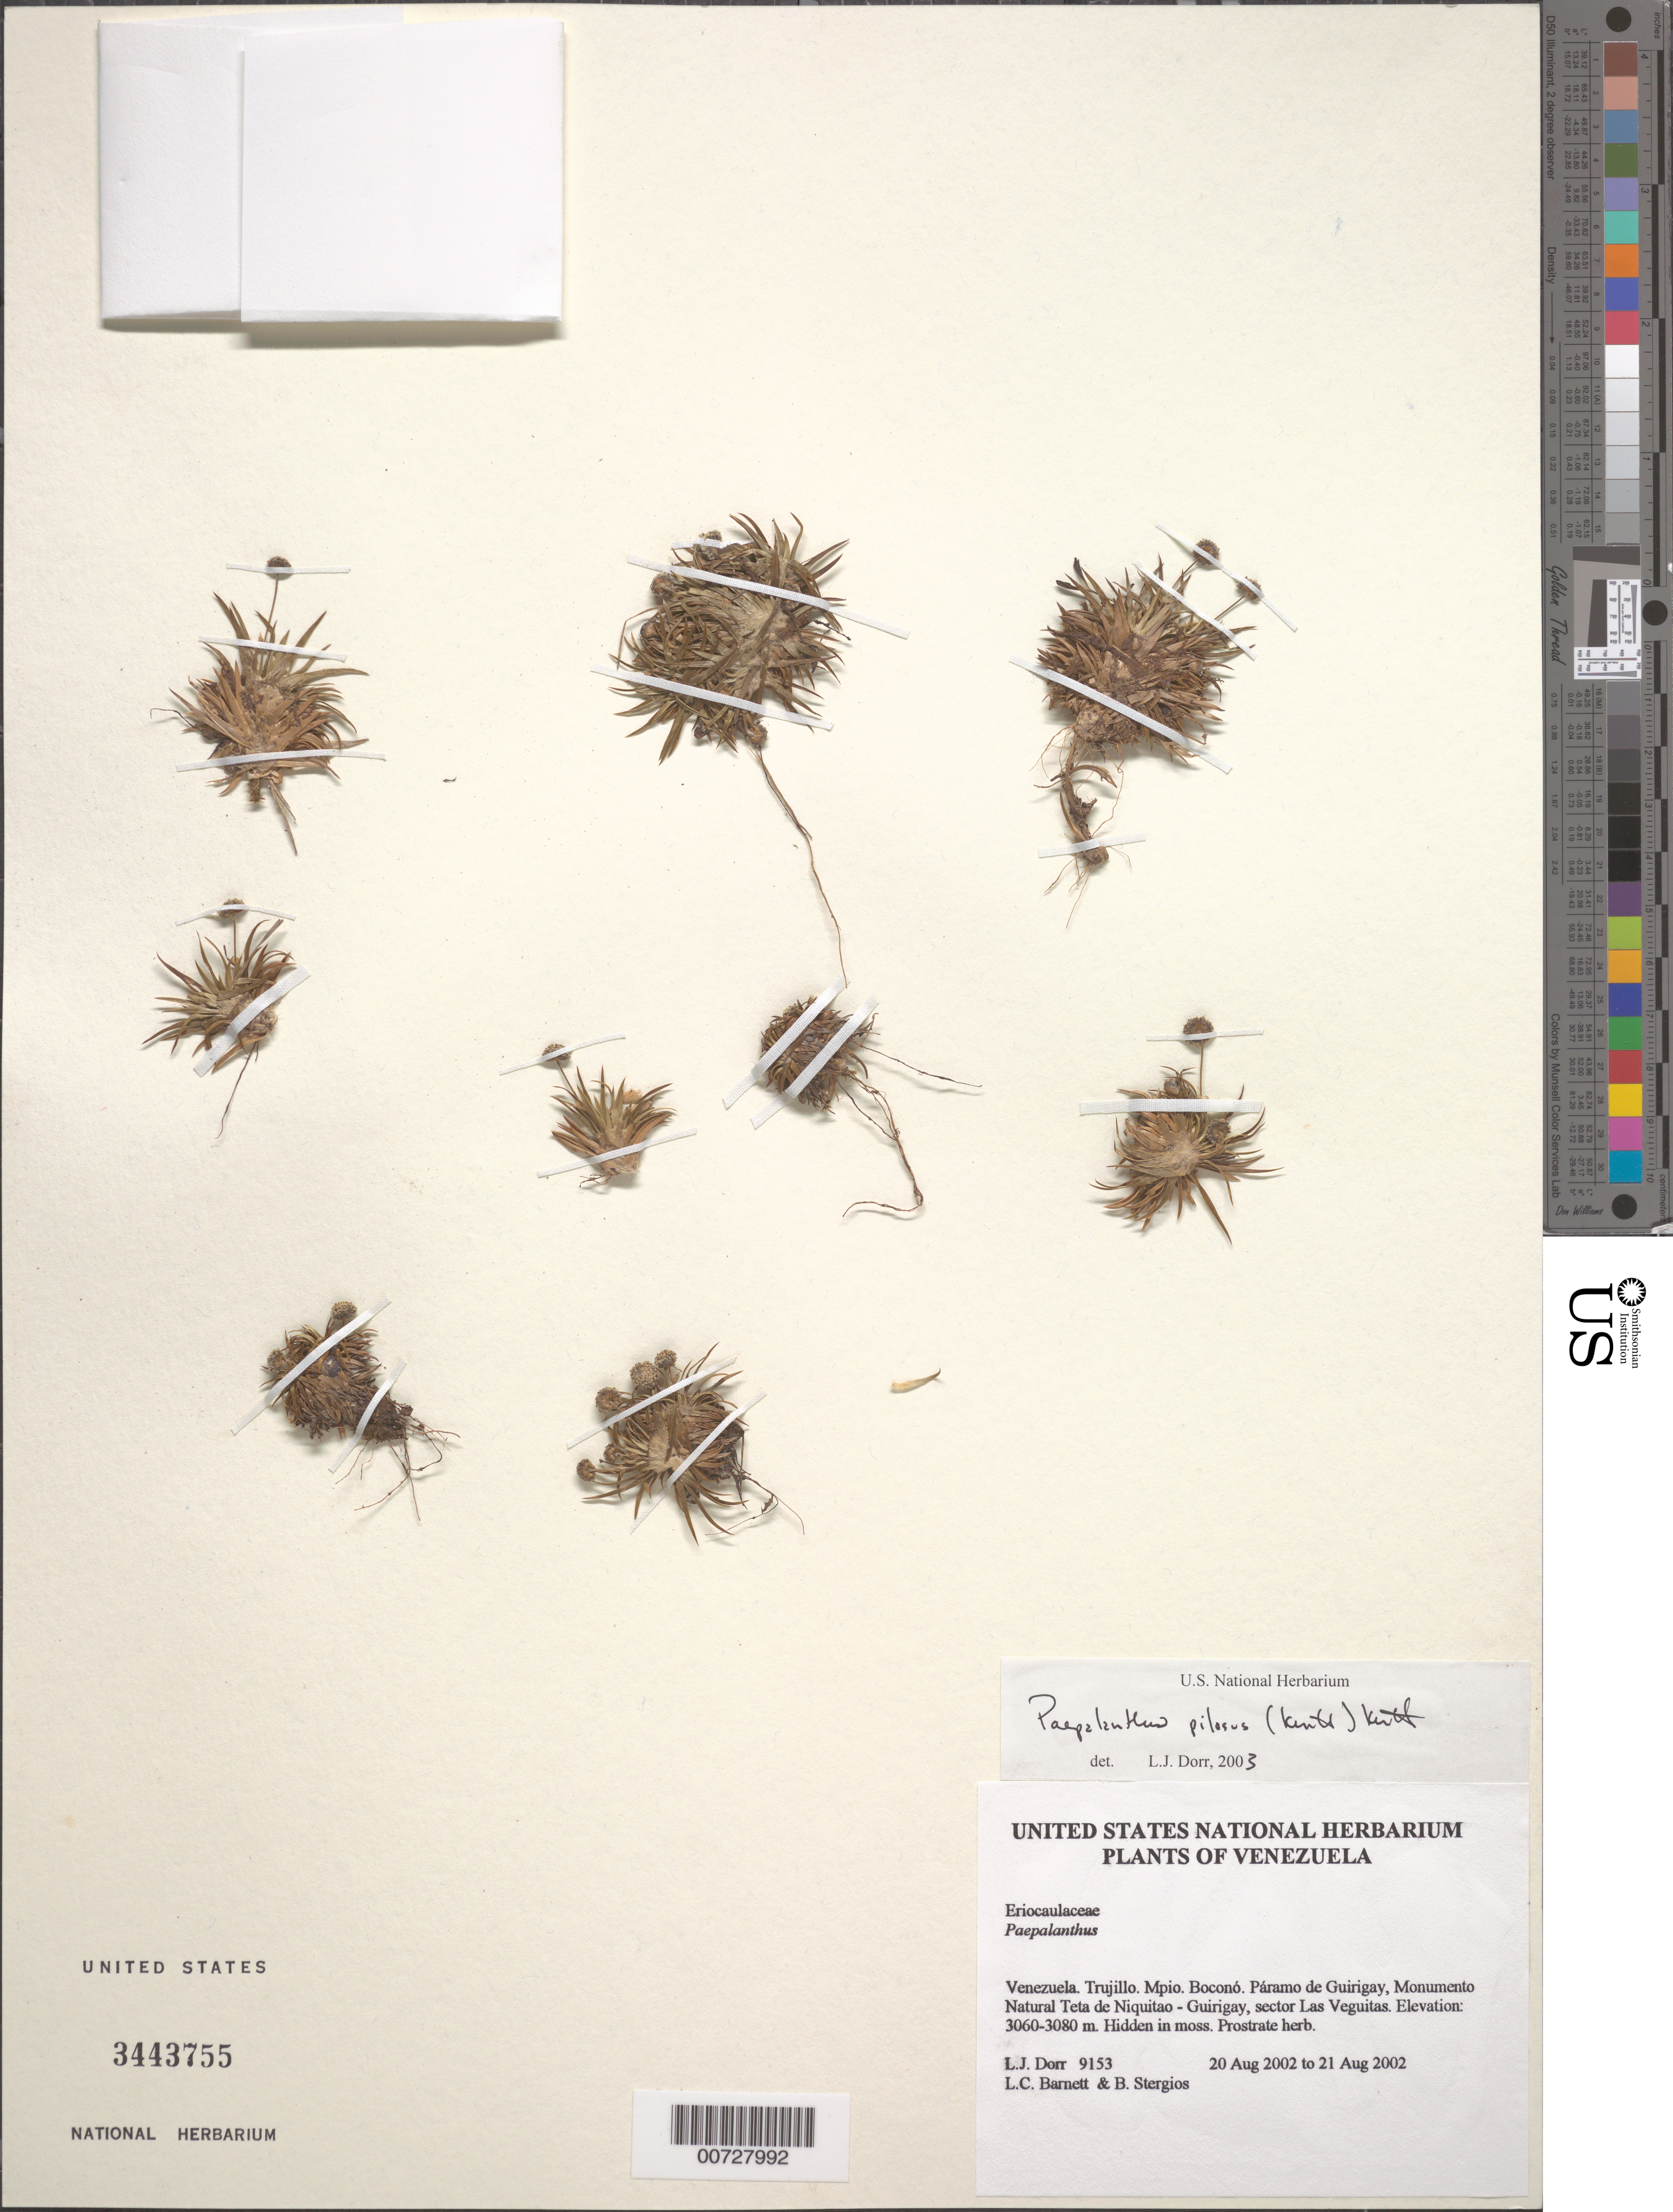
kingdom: Plantae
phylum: Tracheophyta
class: Liliopsida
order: Poales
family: Eriocaulaceae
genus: Paepalanthus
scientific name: Paepalanthus pilosus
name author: (Kunth) Kunth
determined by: Dorr, L. J., (BOT), Smithsonian Institution - National Museum of Natural History (UNITED STATES)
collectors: L. J. Dorr, L. C. Barnett & B. G. Stergios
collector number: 9153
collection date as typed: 20 Aug 2002 to 21 Aug 2002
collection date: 2002-08-20/2002-08-21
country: Venezuela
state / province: Trujillo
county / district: Boconó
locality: Páramo de Guirigay, Monumento Natural Teta de Niquitao - Guirigay, sector Las Veguitas.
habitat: Hidden in moss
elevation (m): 3060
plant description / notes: PORT, US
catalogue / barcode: US 3443755